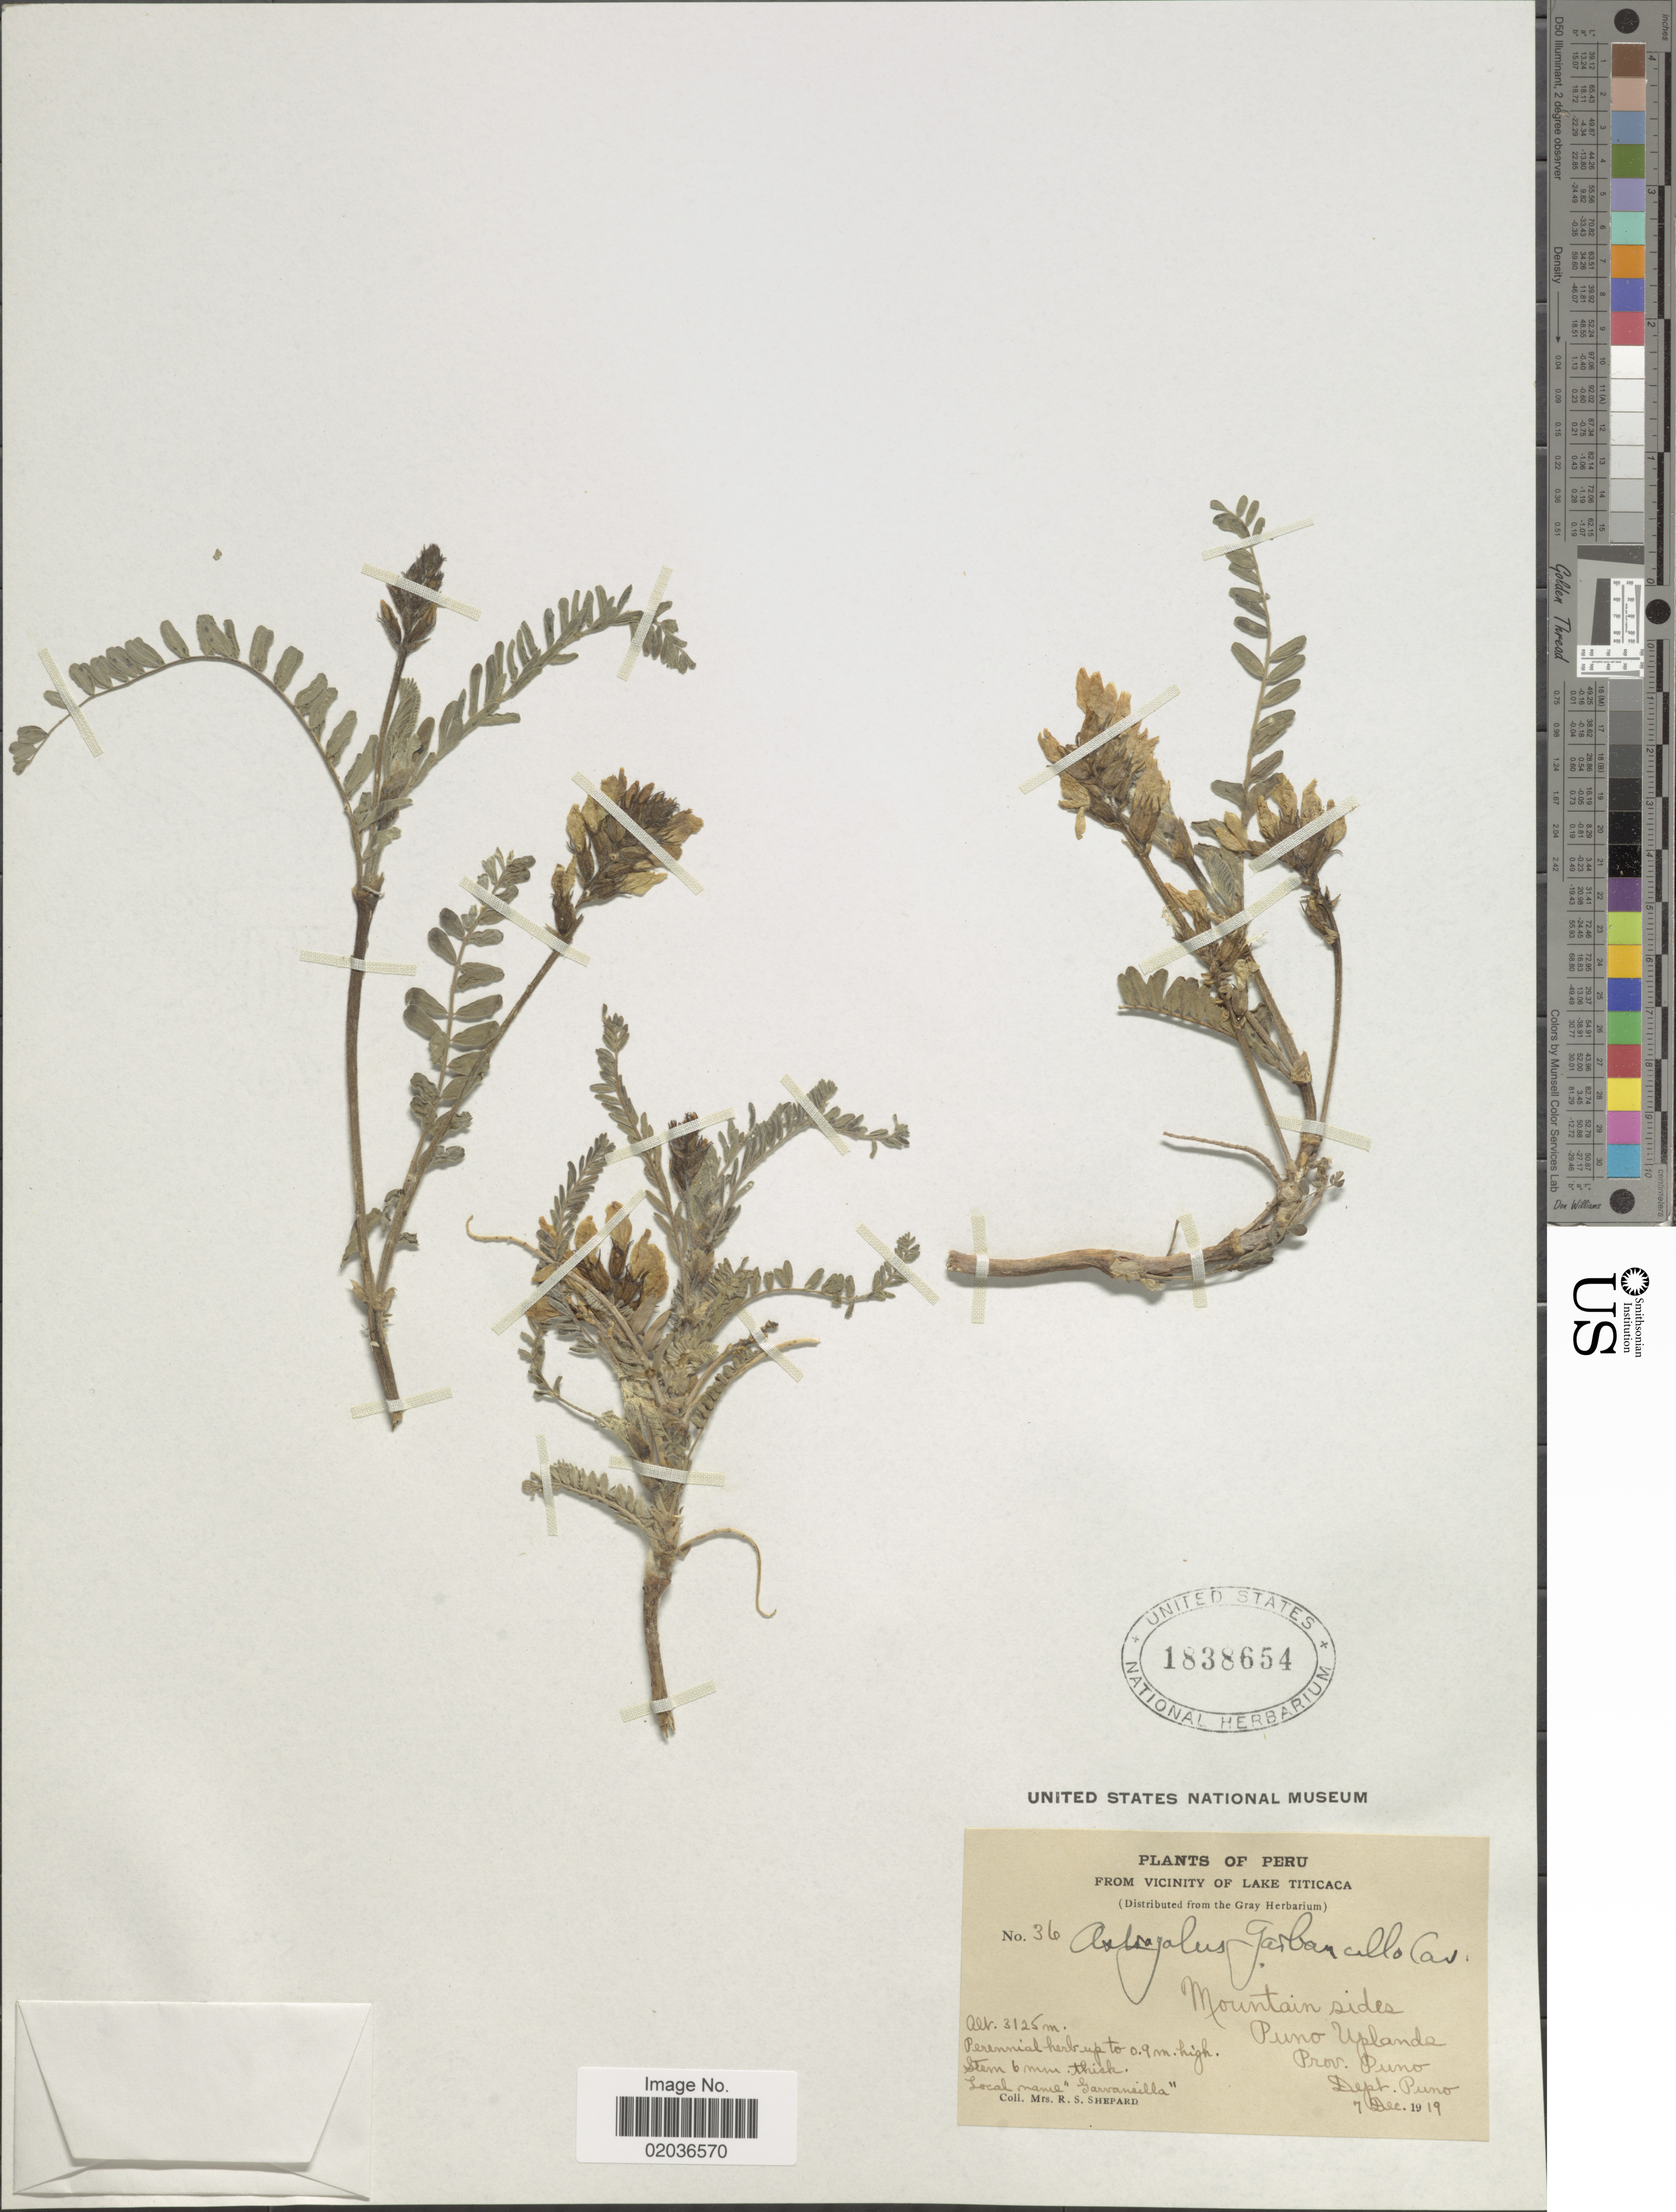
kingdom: Plantae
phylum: Tracheophyta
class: Magnoliopsida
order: Fabales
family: Fabaceae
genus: Astragalus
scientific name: Astragalus garbancillo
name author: Cav.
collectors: R. Shepard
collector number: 36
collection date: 1919-12-07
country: Peru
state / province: Puno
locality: From Vicinity of Lake Titicaca. Mountain sides. Puno Uplands. Prov. Puno. Dept. Puno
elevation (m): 3125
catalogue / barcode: US 1838654